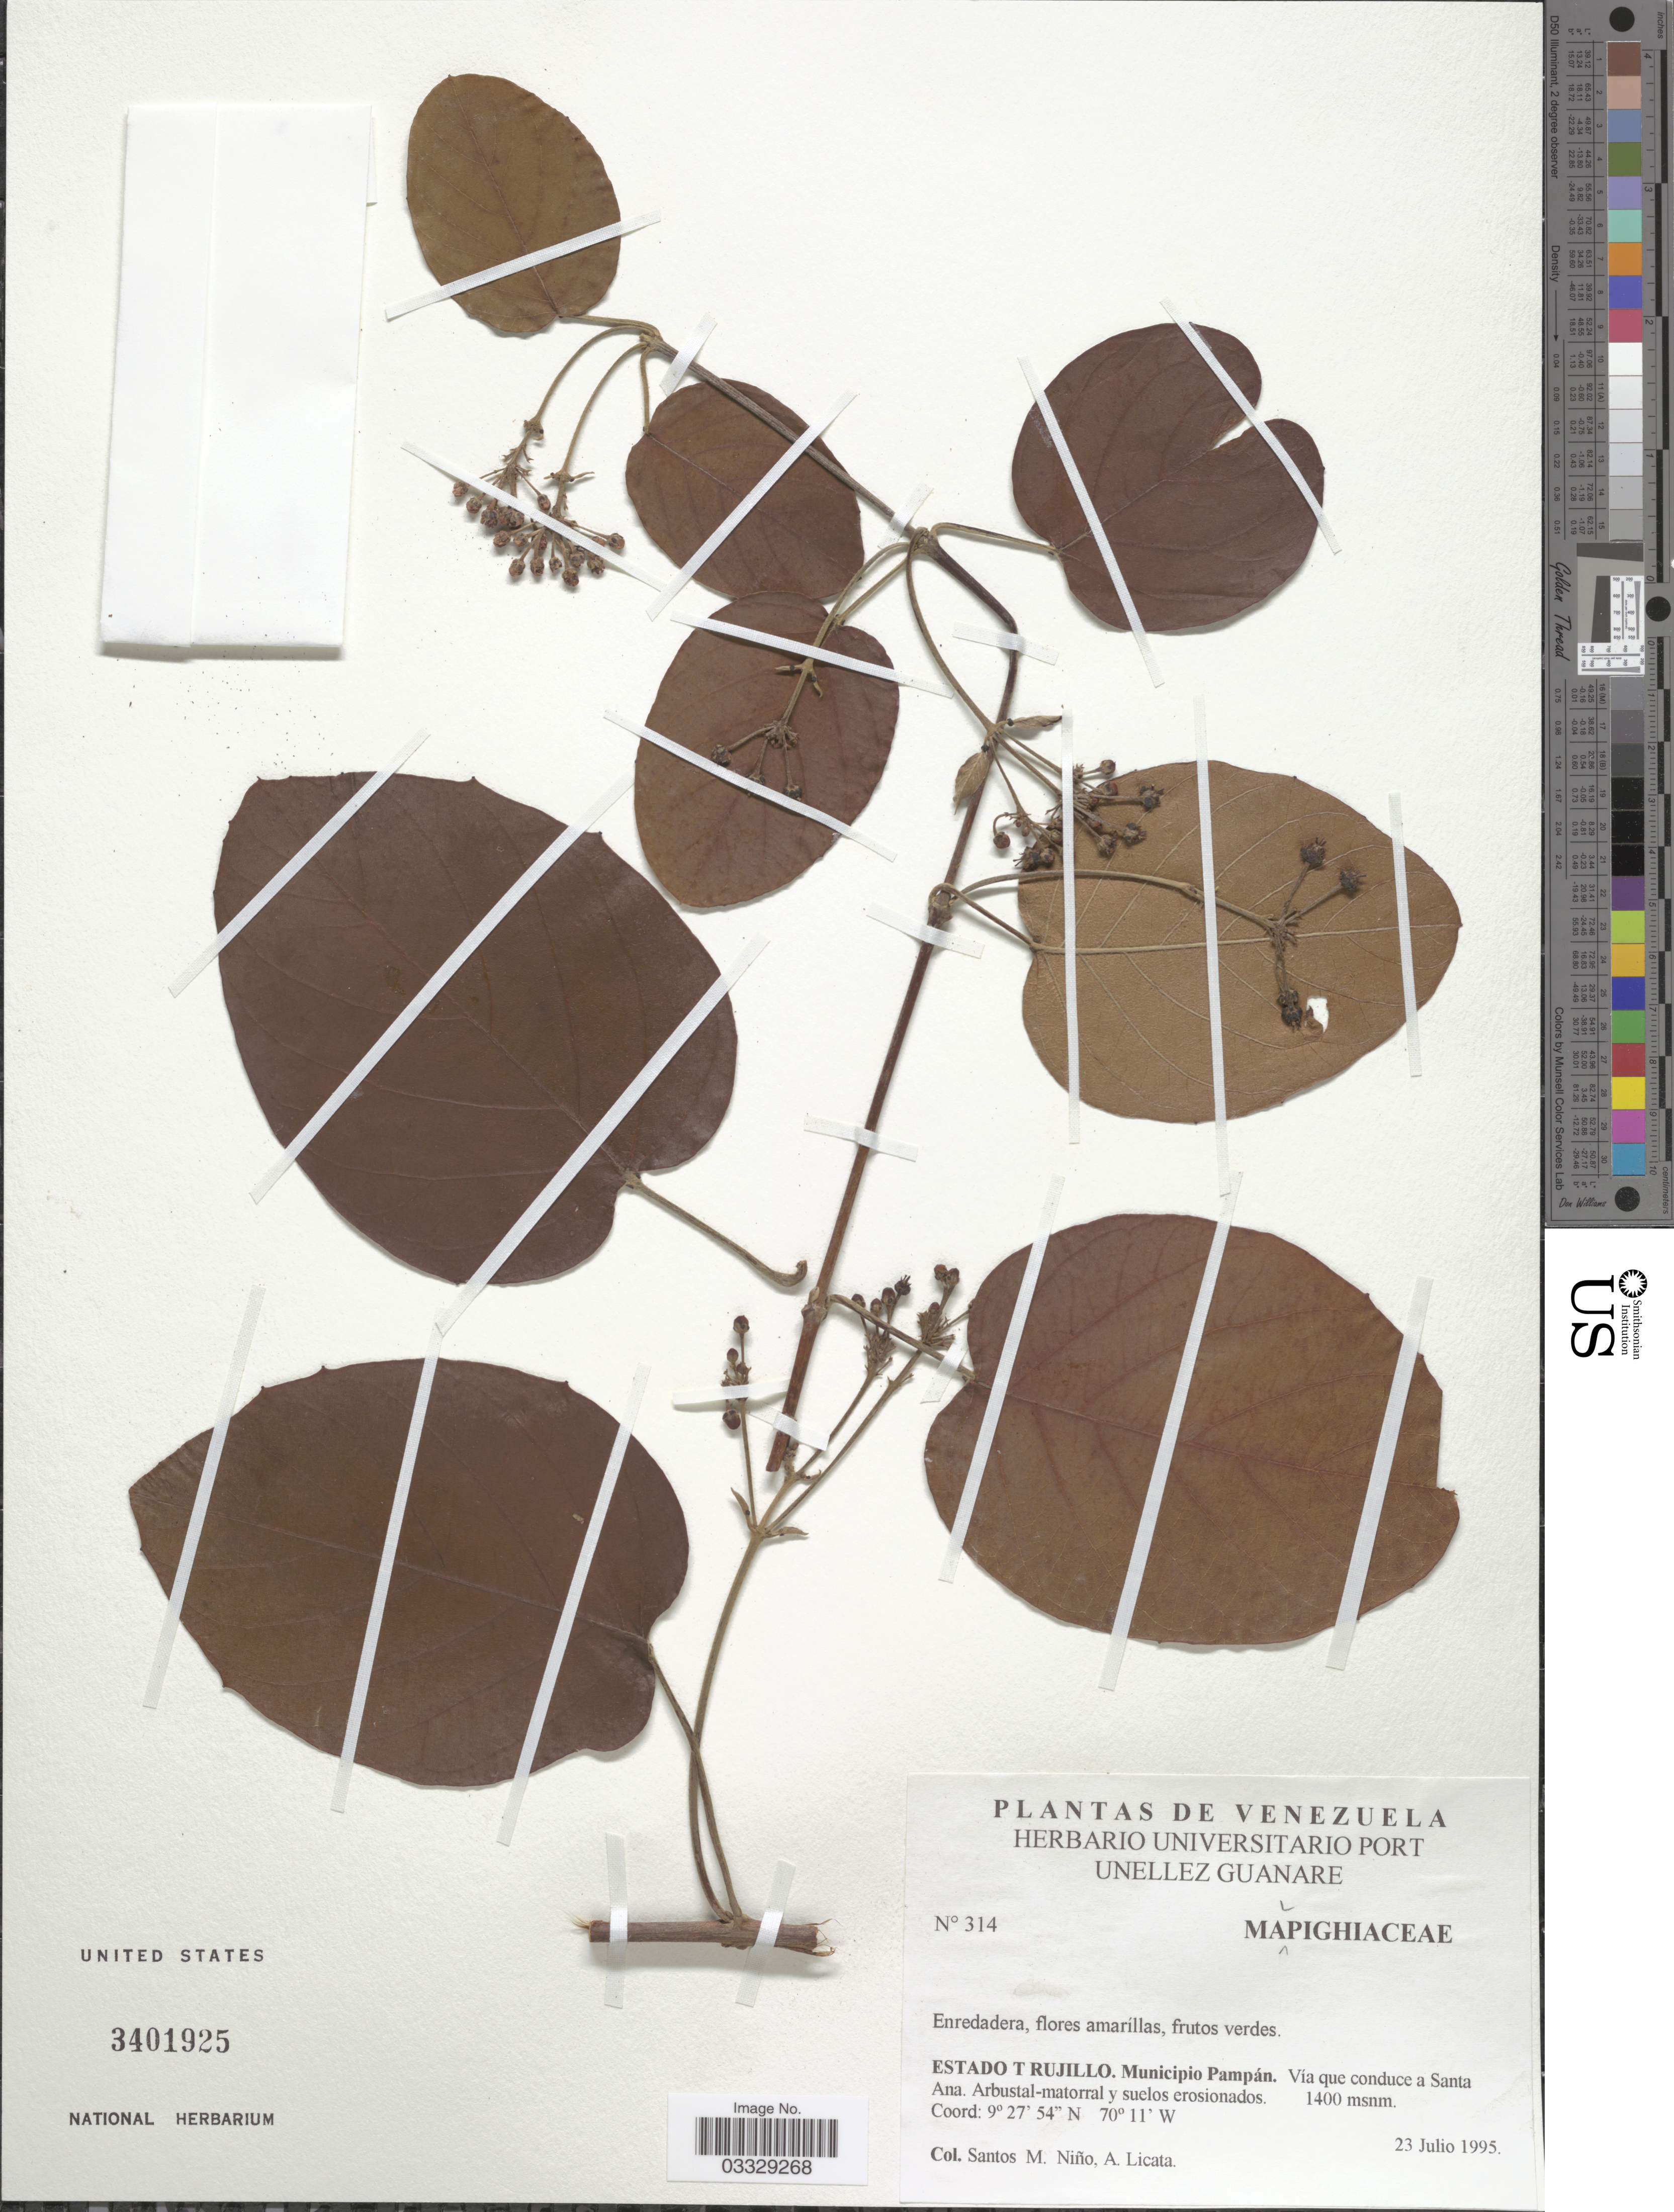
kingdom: Plantae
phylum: Tracheophyta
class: Magnoliopsida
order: Malpighiales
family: Malpighiaceae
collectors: S. M. Niño & A. Licata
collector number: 314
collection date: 1995-07-23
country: Venezuela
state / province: Trujillo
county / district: Pampán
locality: Vía que conduce a Santa Ana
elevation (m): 1400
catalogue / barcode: US 3401925